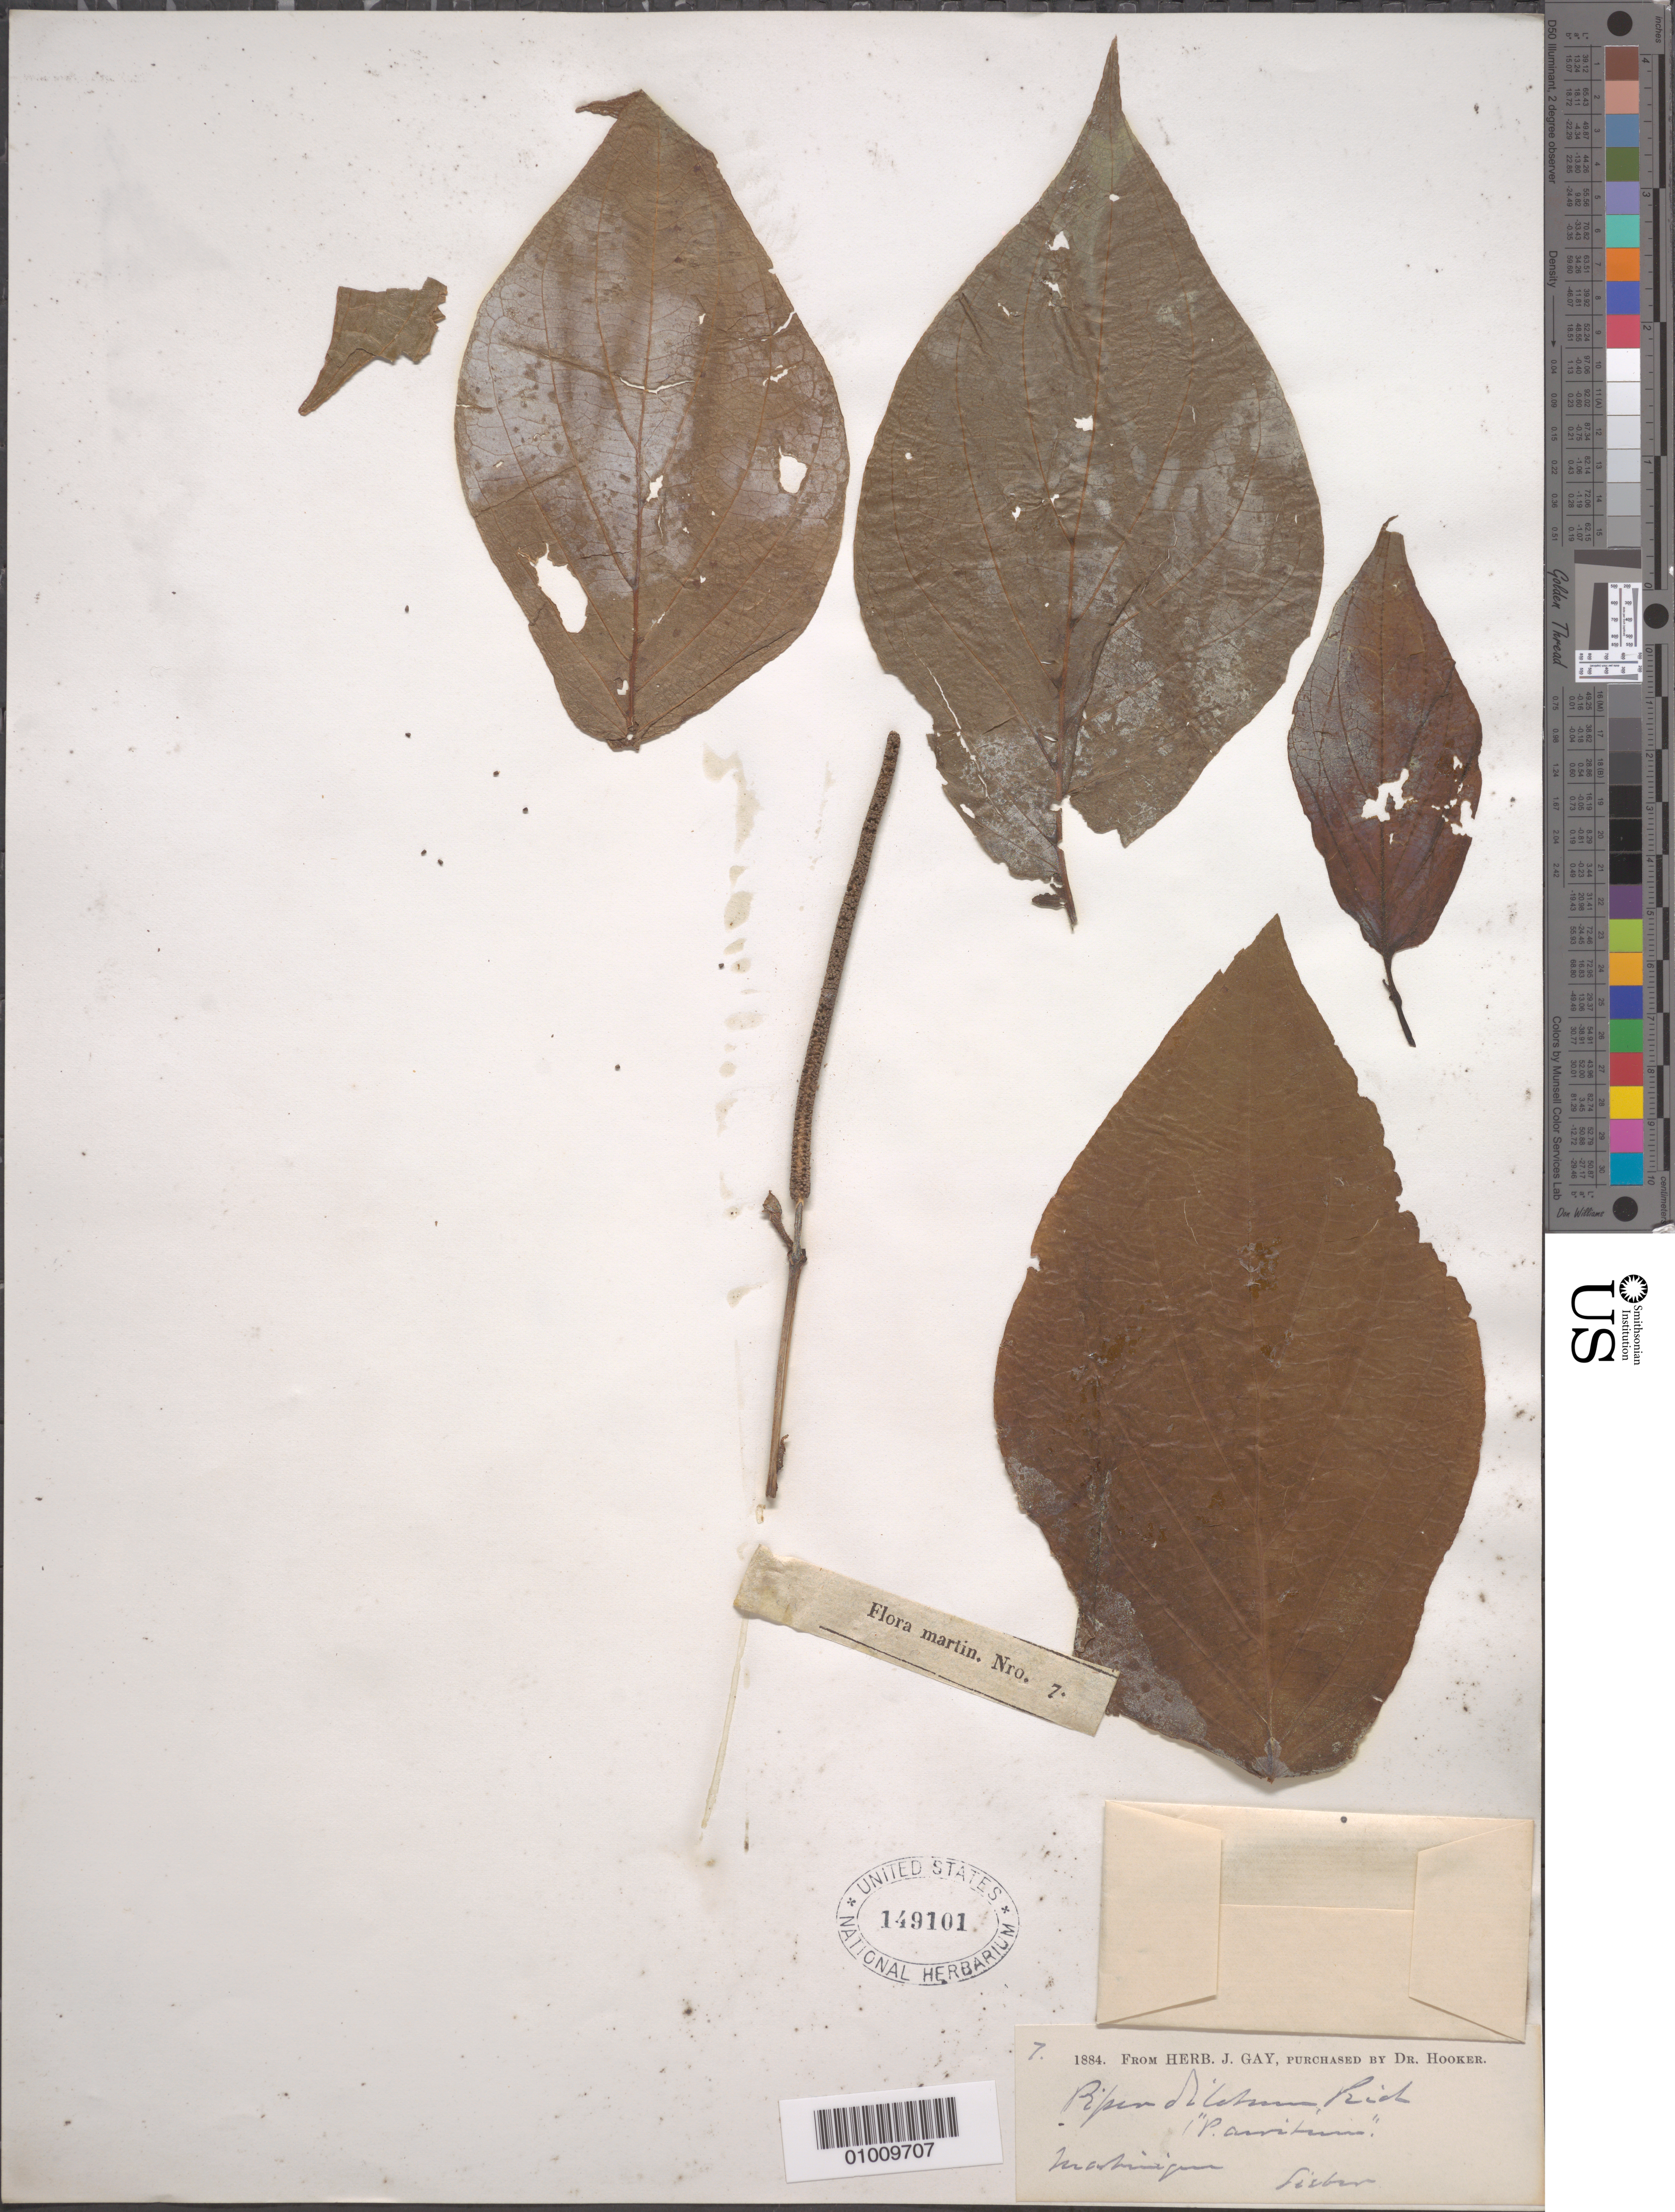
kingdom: Plantae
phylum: Tracheophyta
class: Magnoliopsida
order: Piperales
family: Piperaceae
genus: Piper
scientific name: Piper dilatatum var. dilatatum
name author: Rich.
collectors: -. Seiber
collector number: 7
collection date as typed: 1884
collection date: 1884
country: Martinique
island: Martinique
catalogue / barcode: US 149101